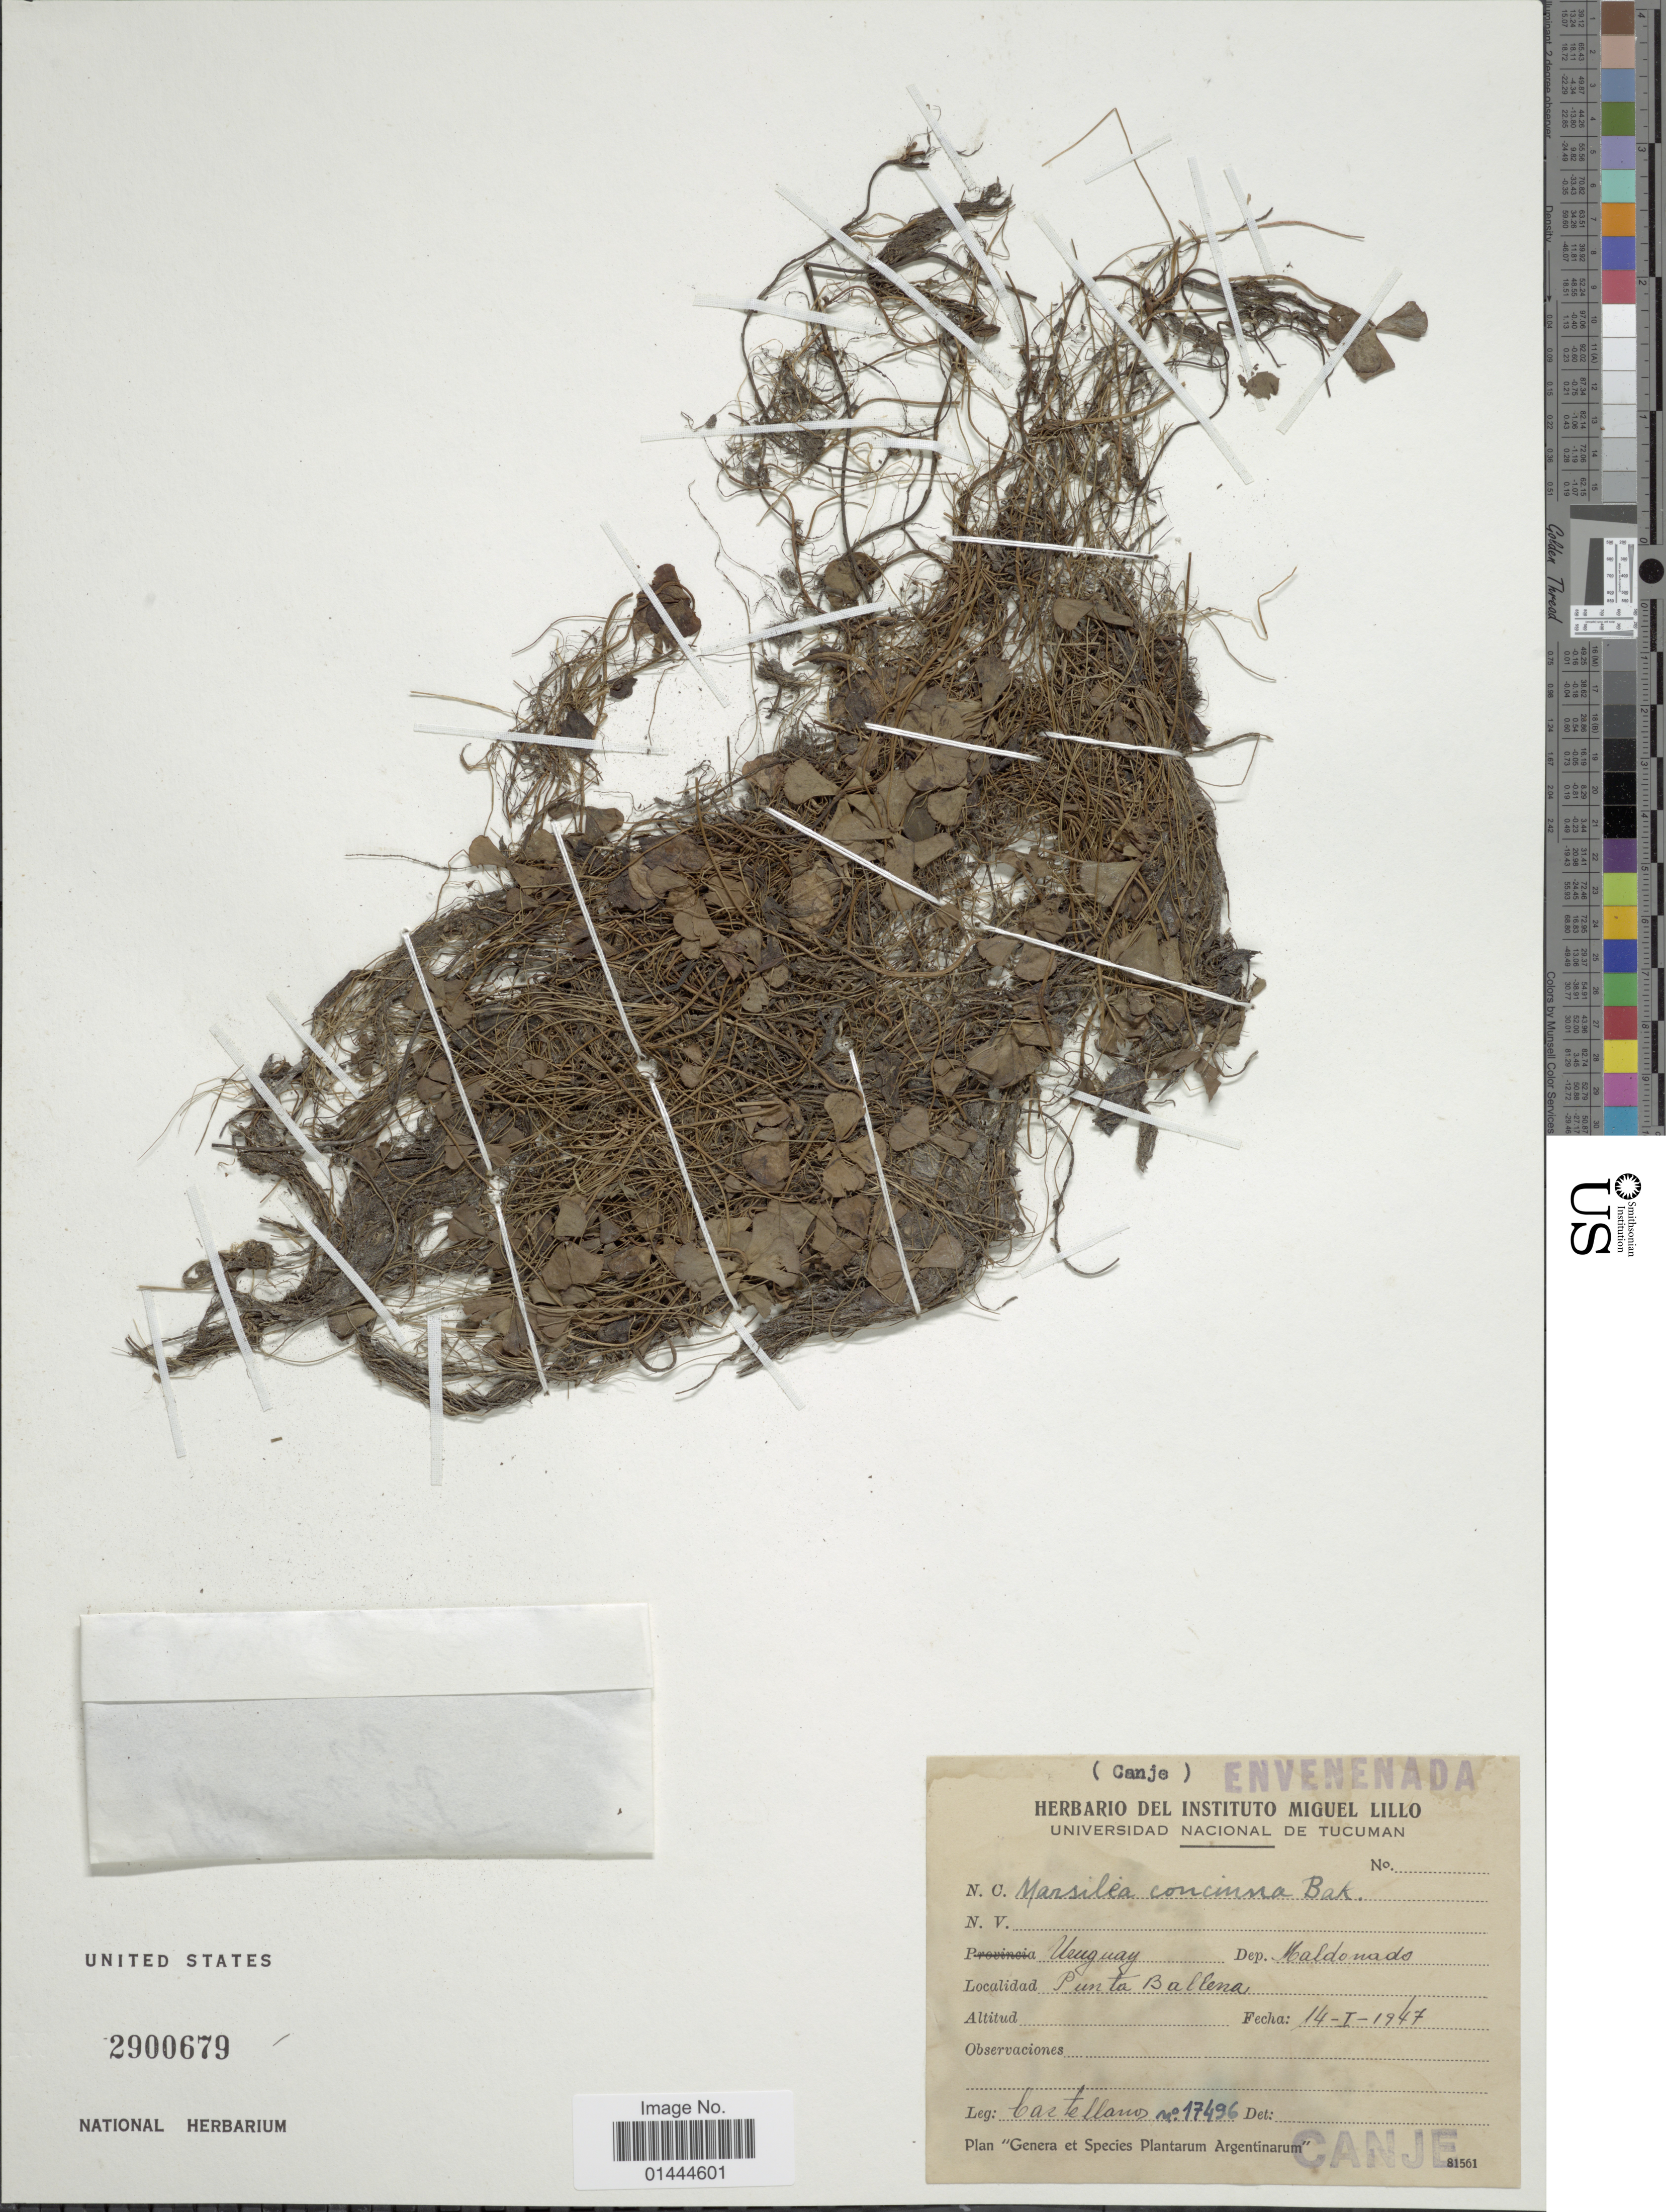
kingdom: Plantae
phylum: Tracheophyta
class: Polypodiopsida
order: Salviniales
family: Marsileaceae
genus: Marsilea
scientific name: Marsilea ancylopoda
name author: A. Braun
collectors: A. Castellanos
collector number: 17496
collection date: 1947-01-14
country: Uruguay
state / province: Maldonado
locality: Punta Ballena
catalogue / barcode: US 2900679